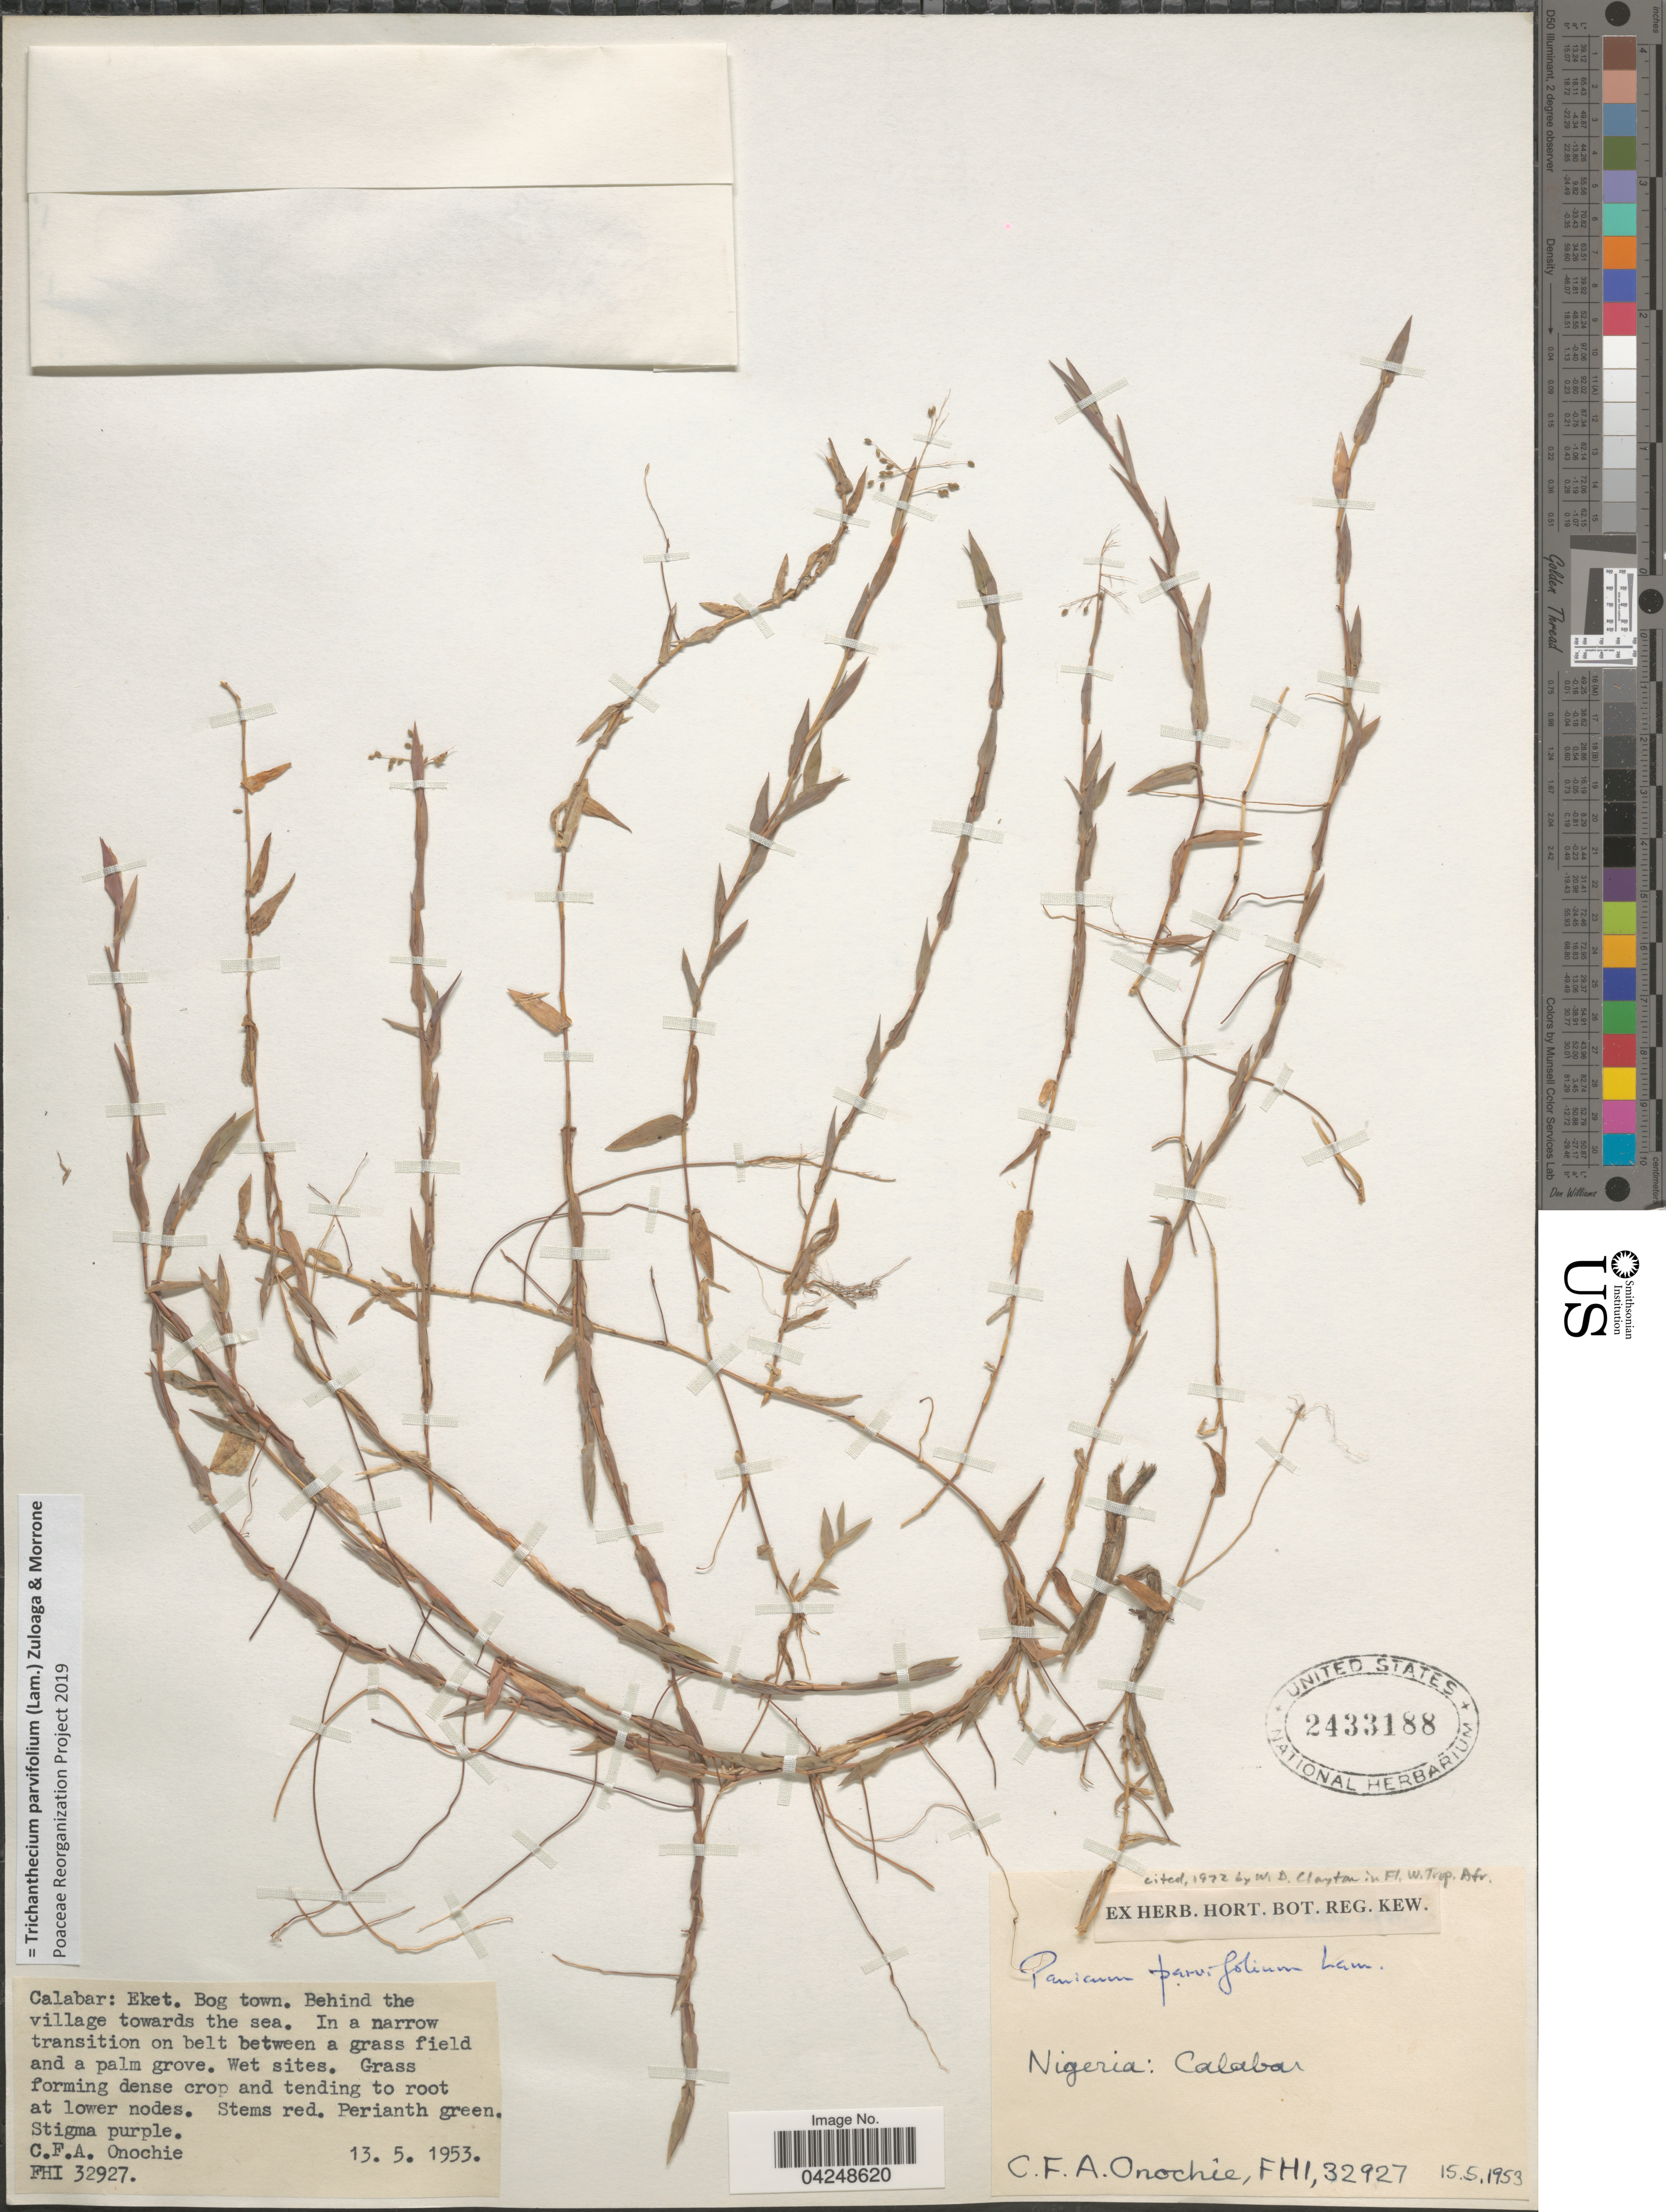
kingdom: Plantae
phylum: Tracheophyta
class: Liliopsida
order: Poales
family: Poaceae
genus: Trichanthecium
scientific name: Trichanthecium parvifolium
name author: (Lam.) Zuloaga & Morrone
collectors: C. Onochie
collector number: FHI32927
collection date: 1953-05-13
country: Nigeria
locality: Calabar: Eket.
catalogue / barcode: US 2433188